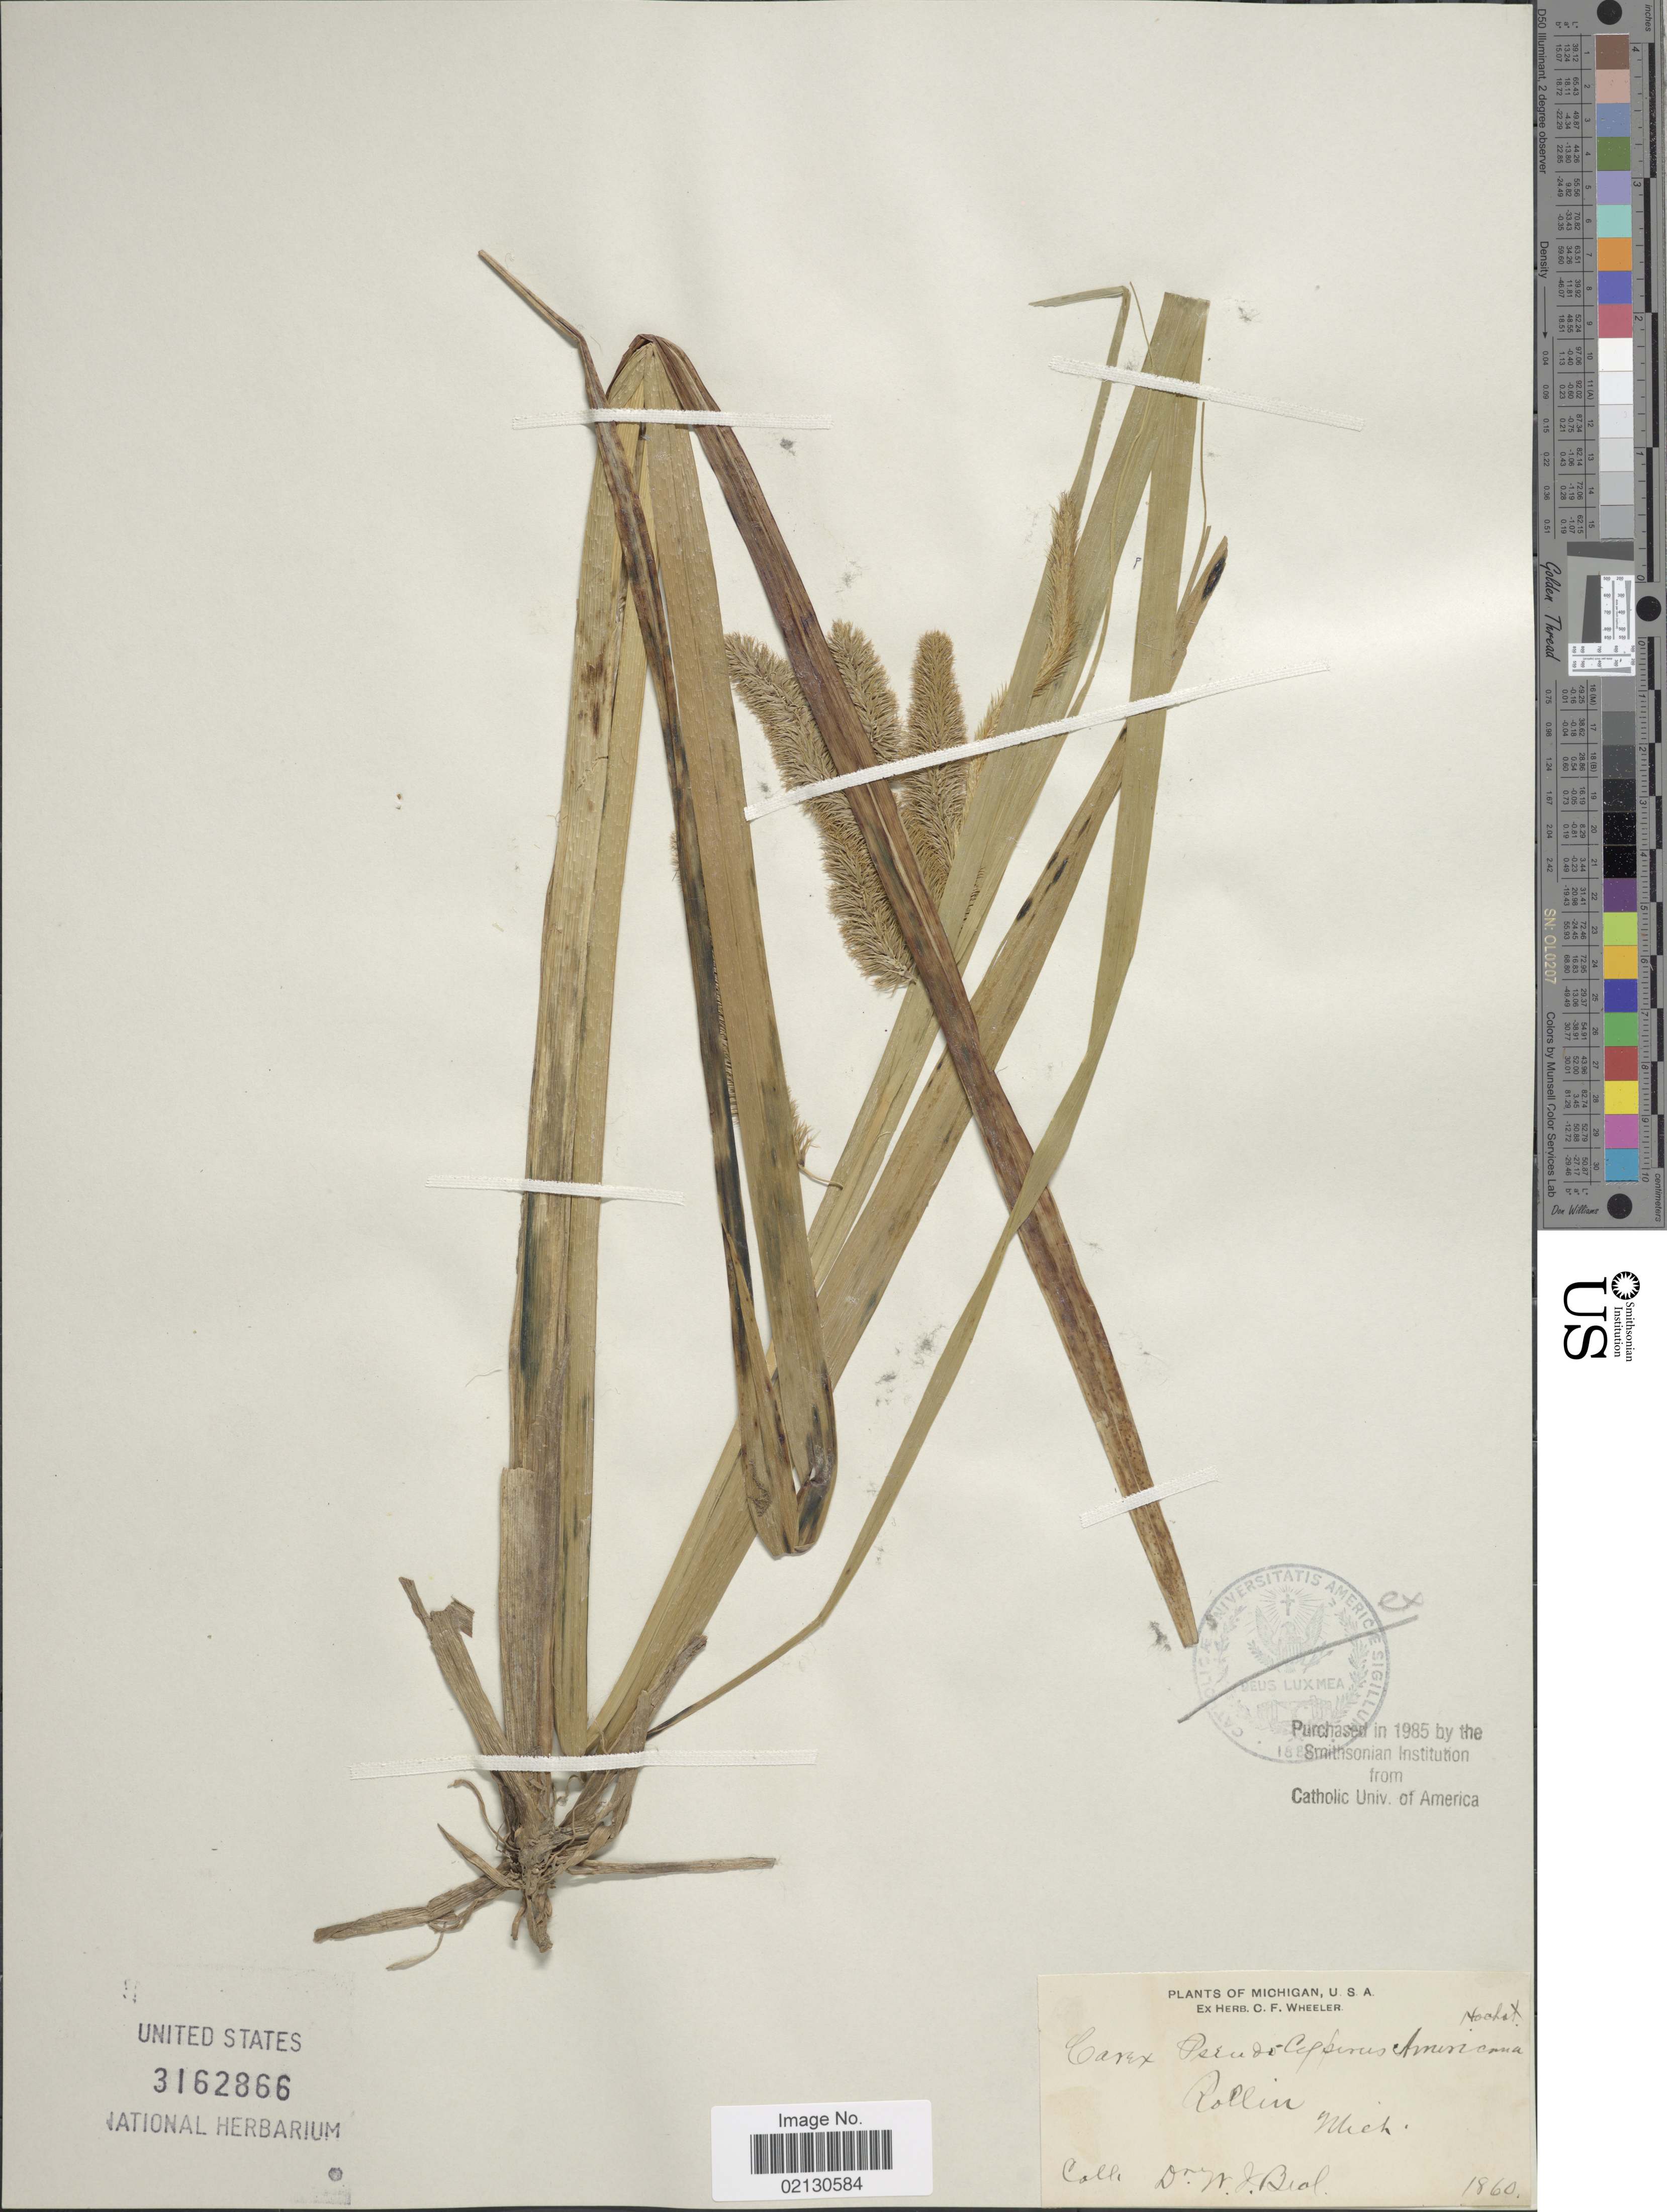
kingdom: Plantae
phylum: Tracheophyta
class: Liliopsida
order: Poales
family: Cyperaceae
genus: Carex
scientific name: Carex pseudocyperus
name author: L.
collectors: W. J. Beal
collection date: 1860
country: United States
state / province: Michigan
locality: Rollins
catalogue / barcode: US 3162866